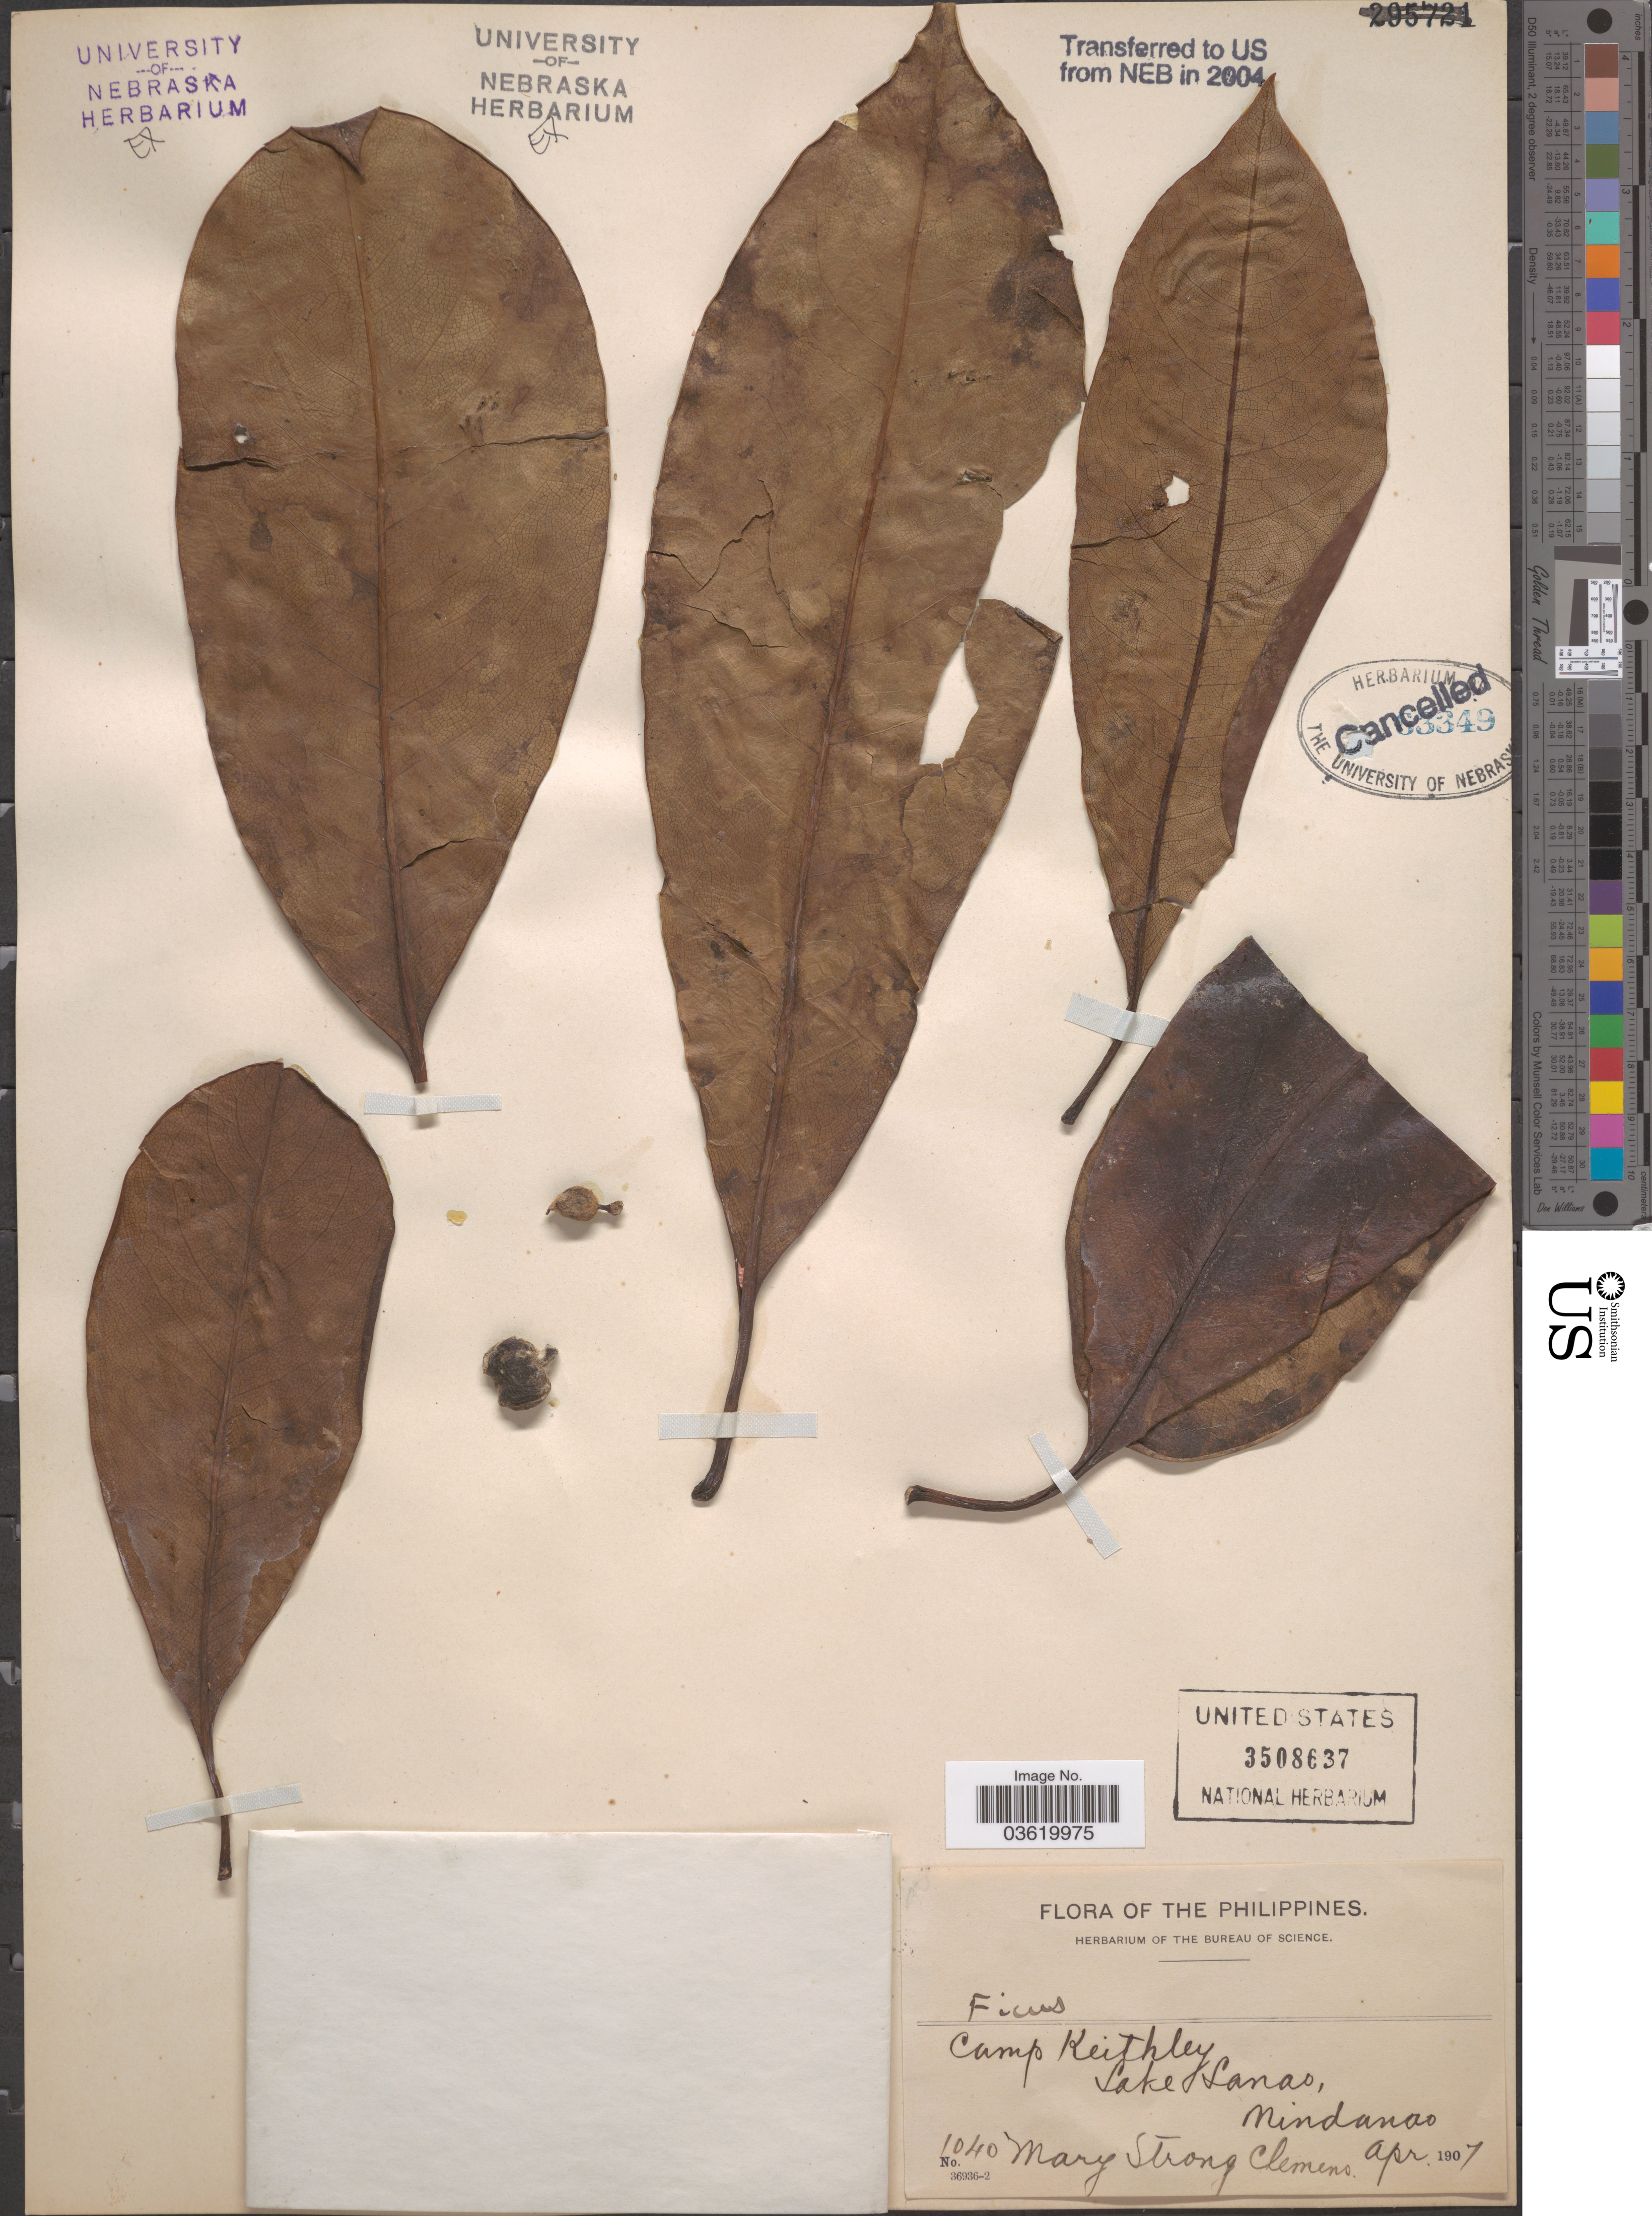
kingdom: Plantae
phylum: Tracheophyta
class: Magnoliopsida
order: Rosales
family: Moraceae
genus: Ficus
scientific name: Ficus sp.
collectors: M. S. Clemens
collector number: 1040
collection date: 1907-04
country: Philippines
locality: Camp Keithley, Lake Lanao, Mindanao.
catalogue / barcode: US 3508637